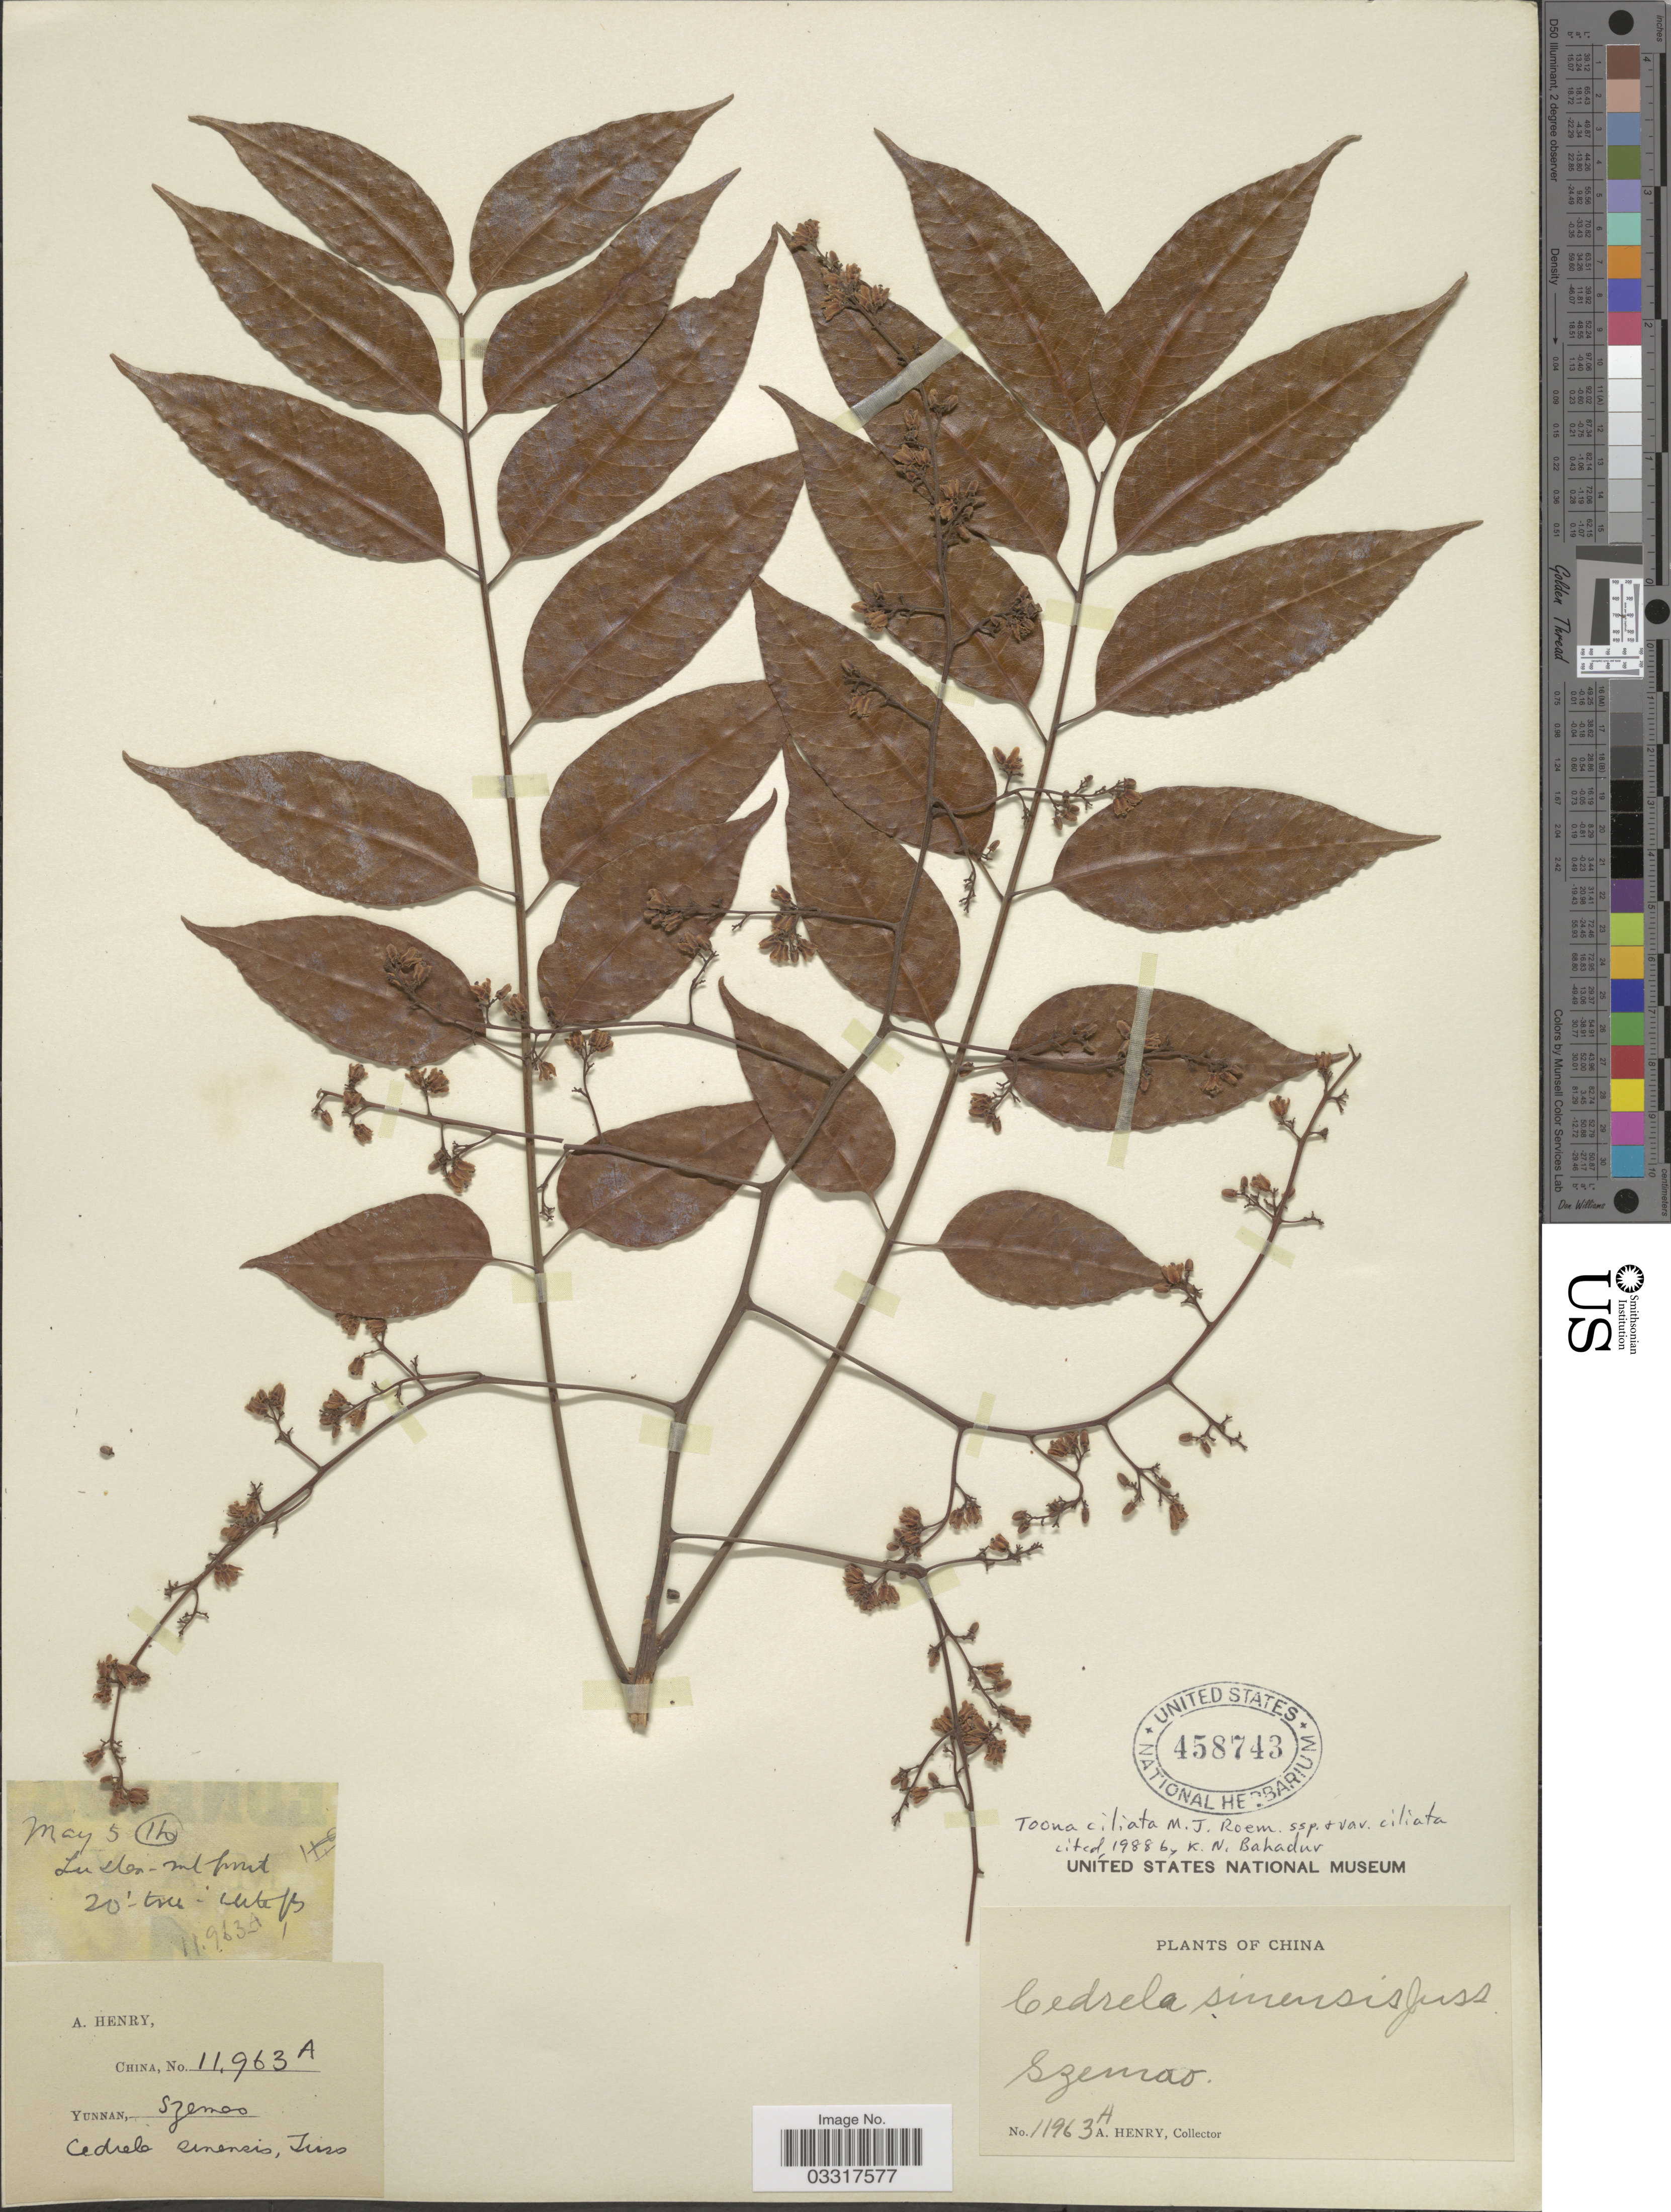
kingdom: Plantae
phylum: Tracheophyta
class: Magnoliopsida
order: Sapindales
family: Meliaceae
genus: Toona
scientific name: Toona ciliata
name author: M. Roem.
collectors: A. Henry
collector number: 11963 A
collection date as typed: Transcribed d/m/y: /5/5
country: China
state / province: Yunnan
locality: Szemao.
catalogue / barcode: US 458743